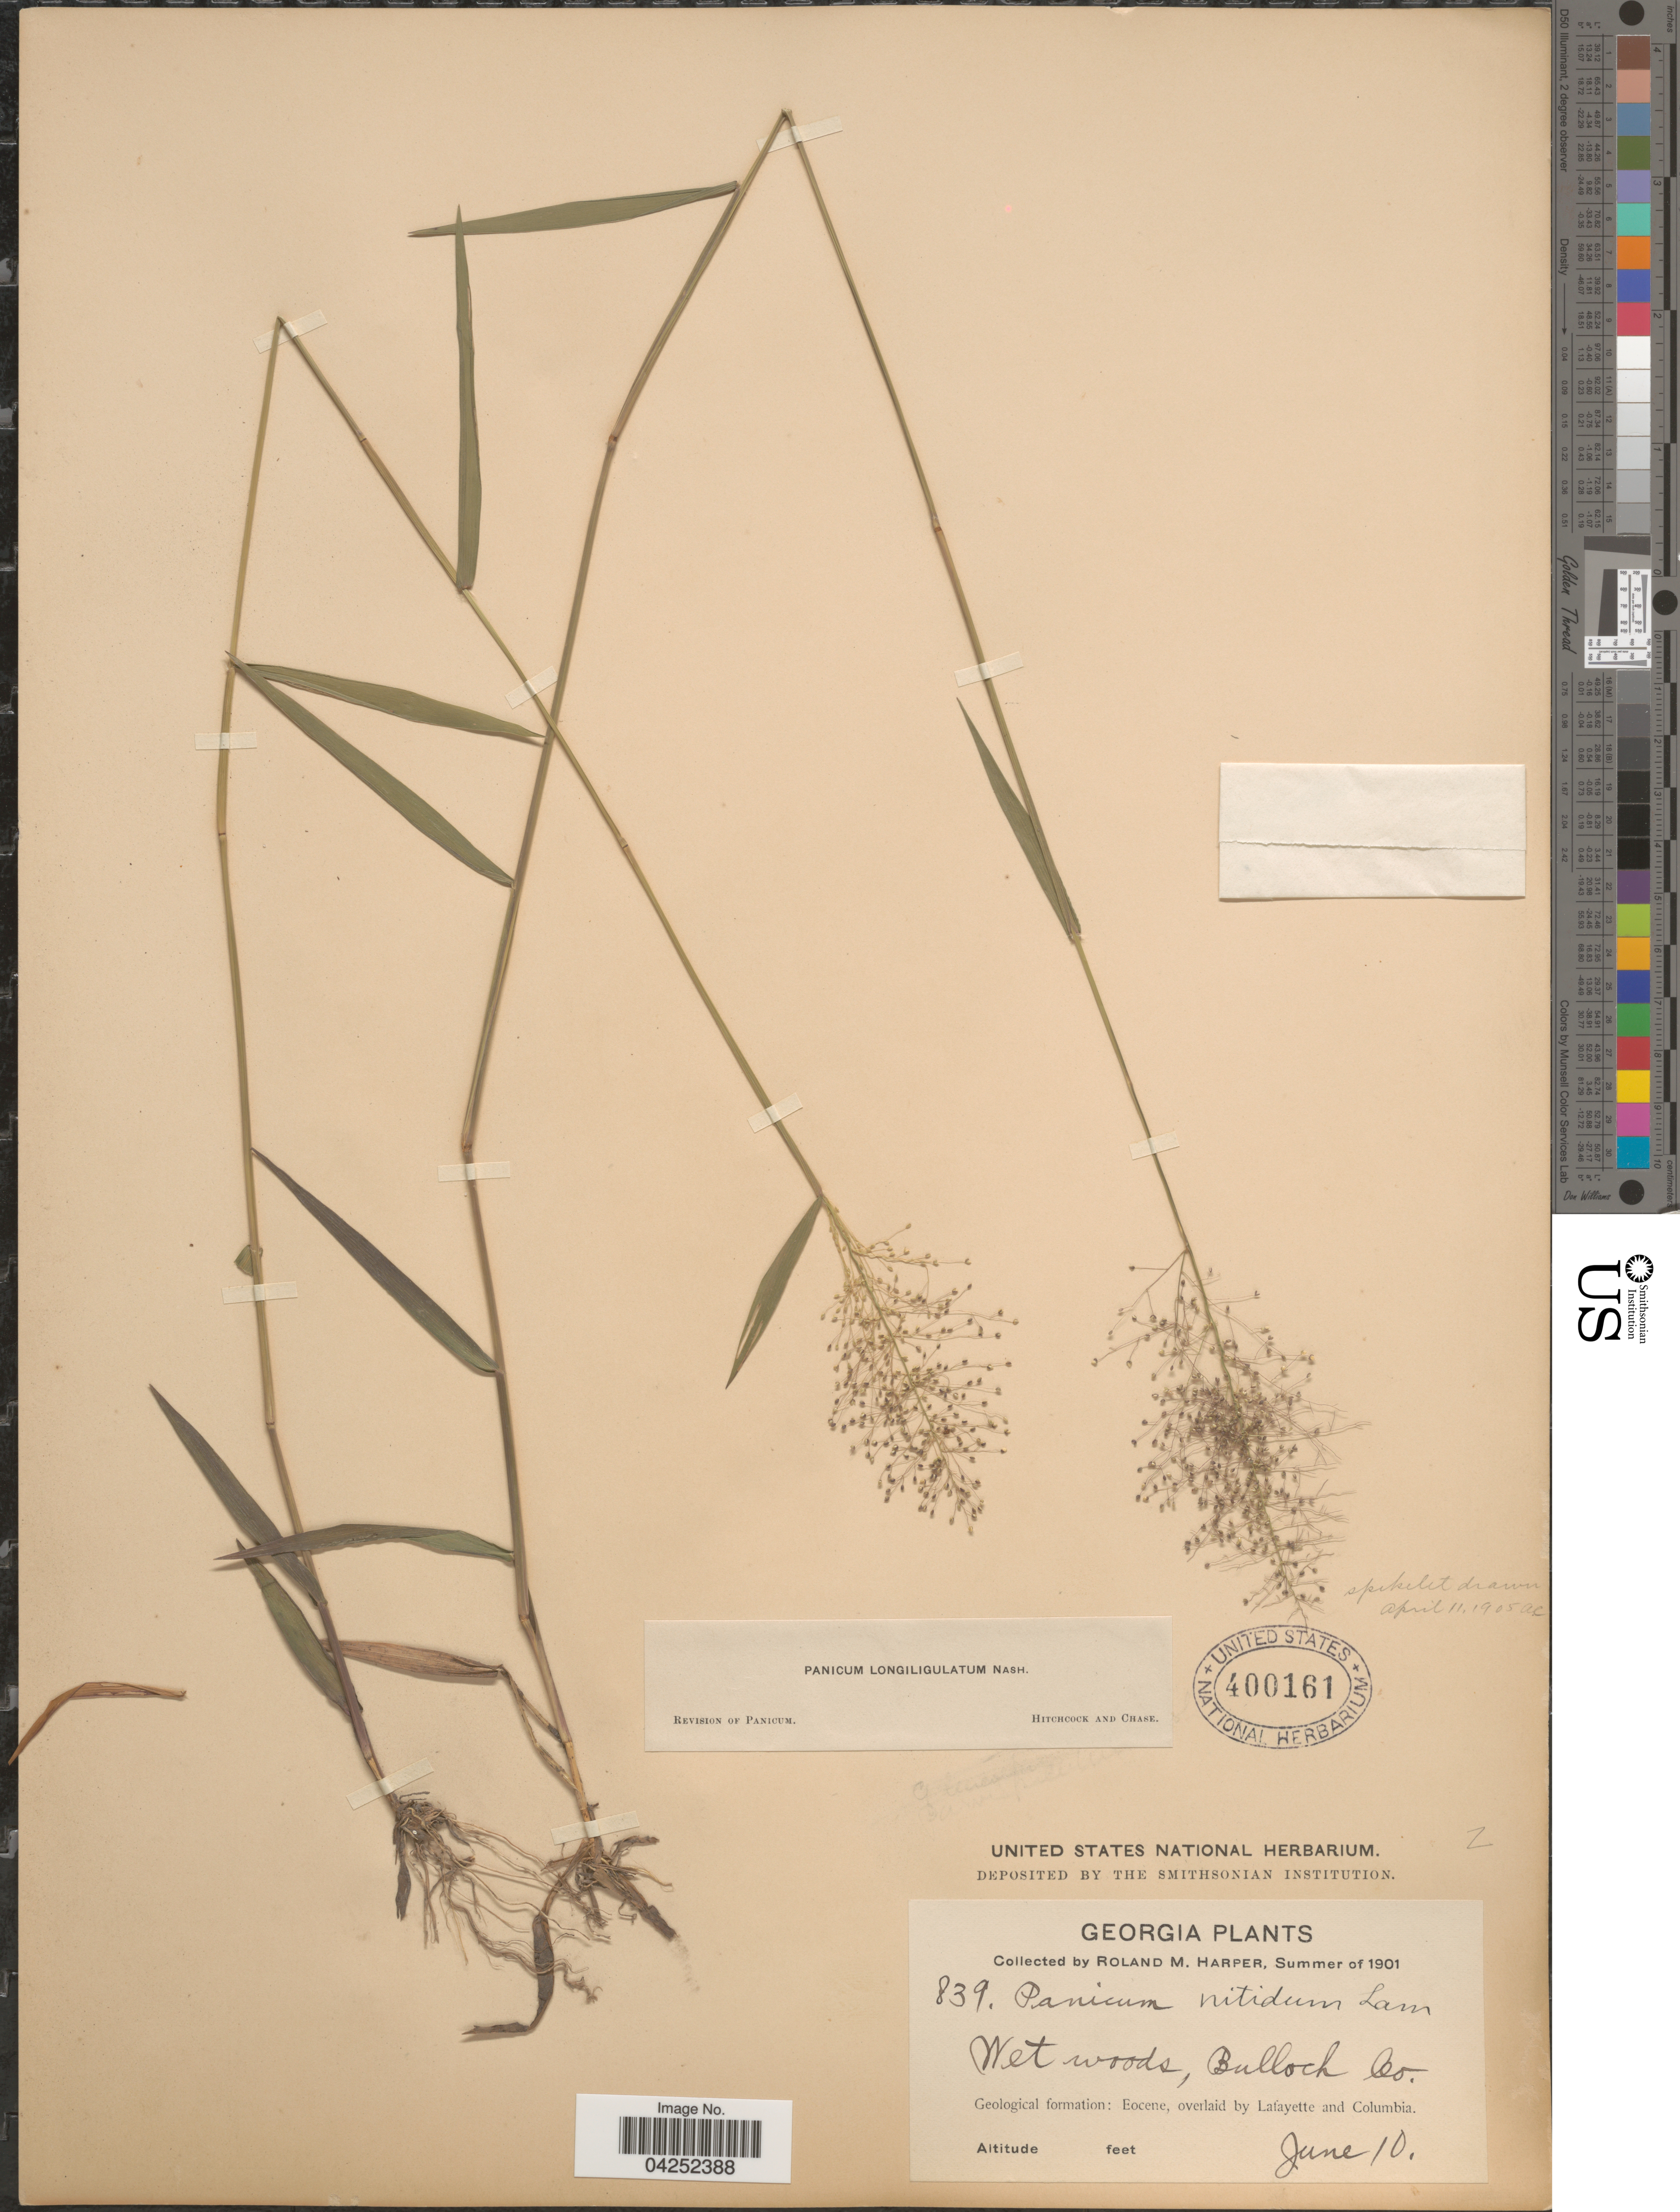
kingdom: Plantae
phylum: Tracheophyta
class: Liliopsida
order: Poales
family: Poaceae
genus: Dichanthelium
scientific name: Dichanthelium acuminatum var. longiligulatum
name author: (Nash) Gould & C.A. Clark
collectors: R. M. Harper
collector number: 839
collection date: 1901-06-10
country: United States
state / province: Georgia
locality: Bulloch Co. Geological formation: Eocene, overlaid by Lafayette and Columbia.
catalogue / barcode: US 400161